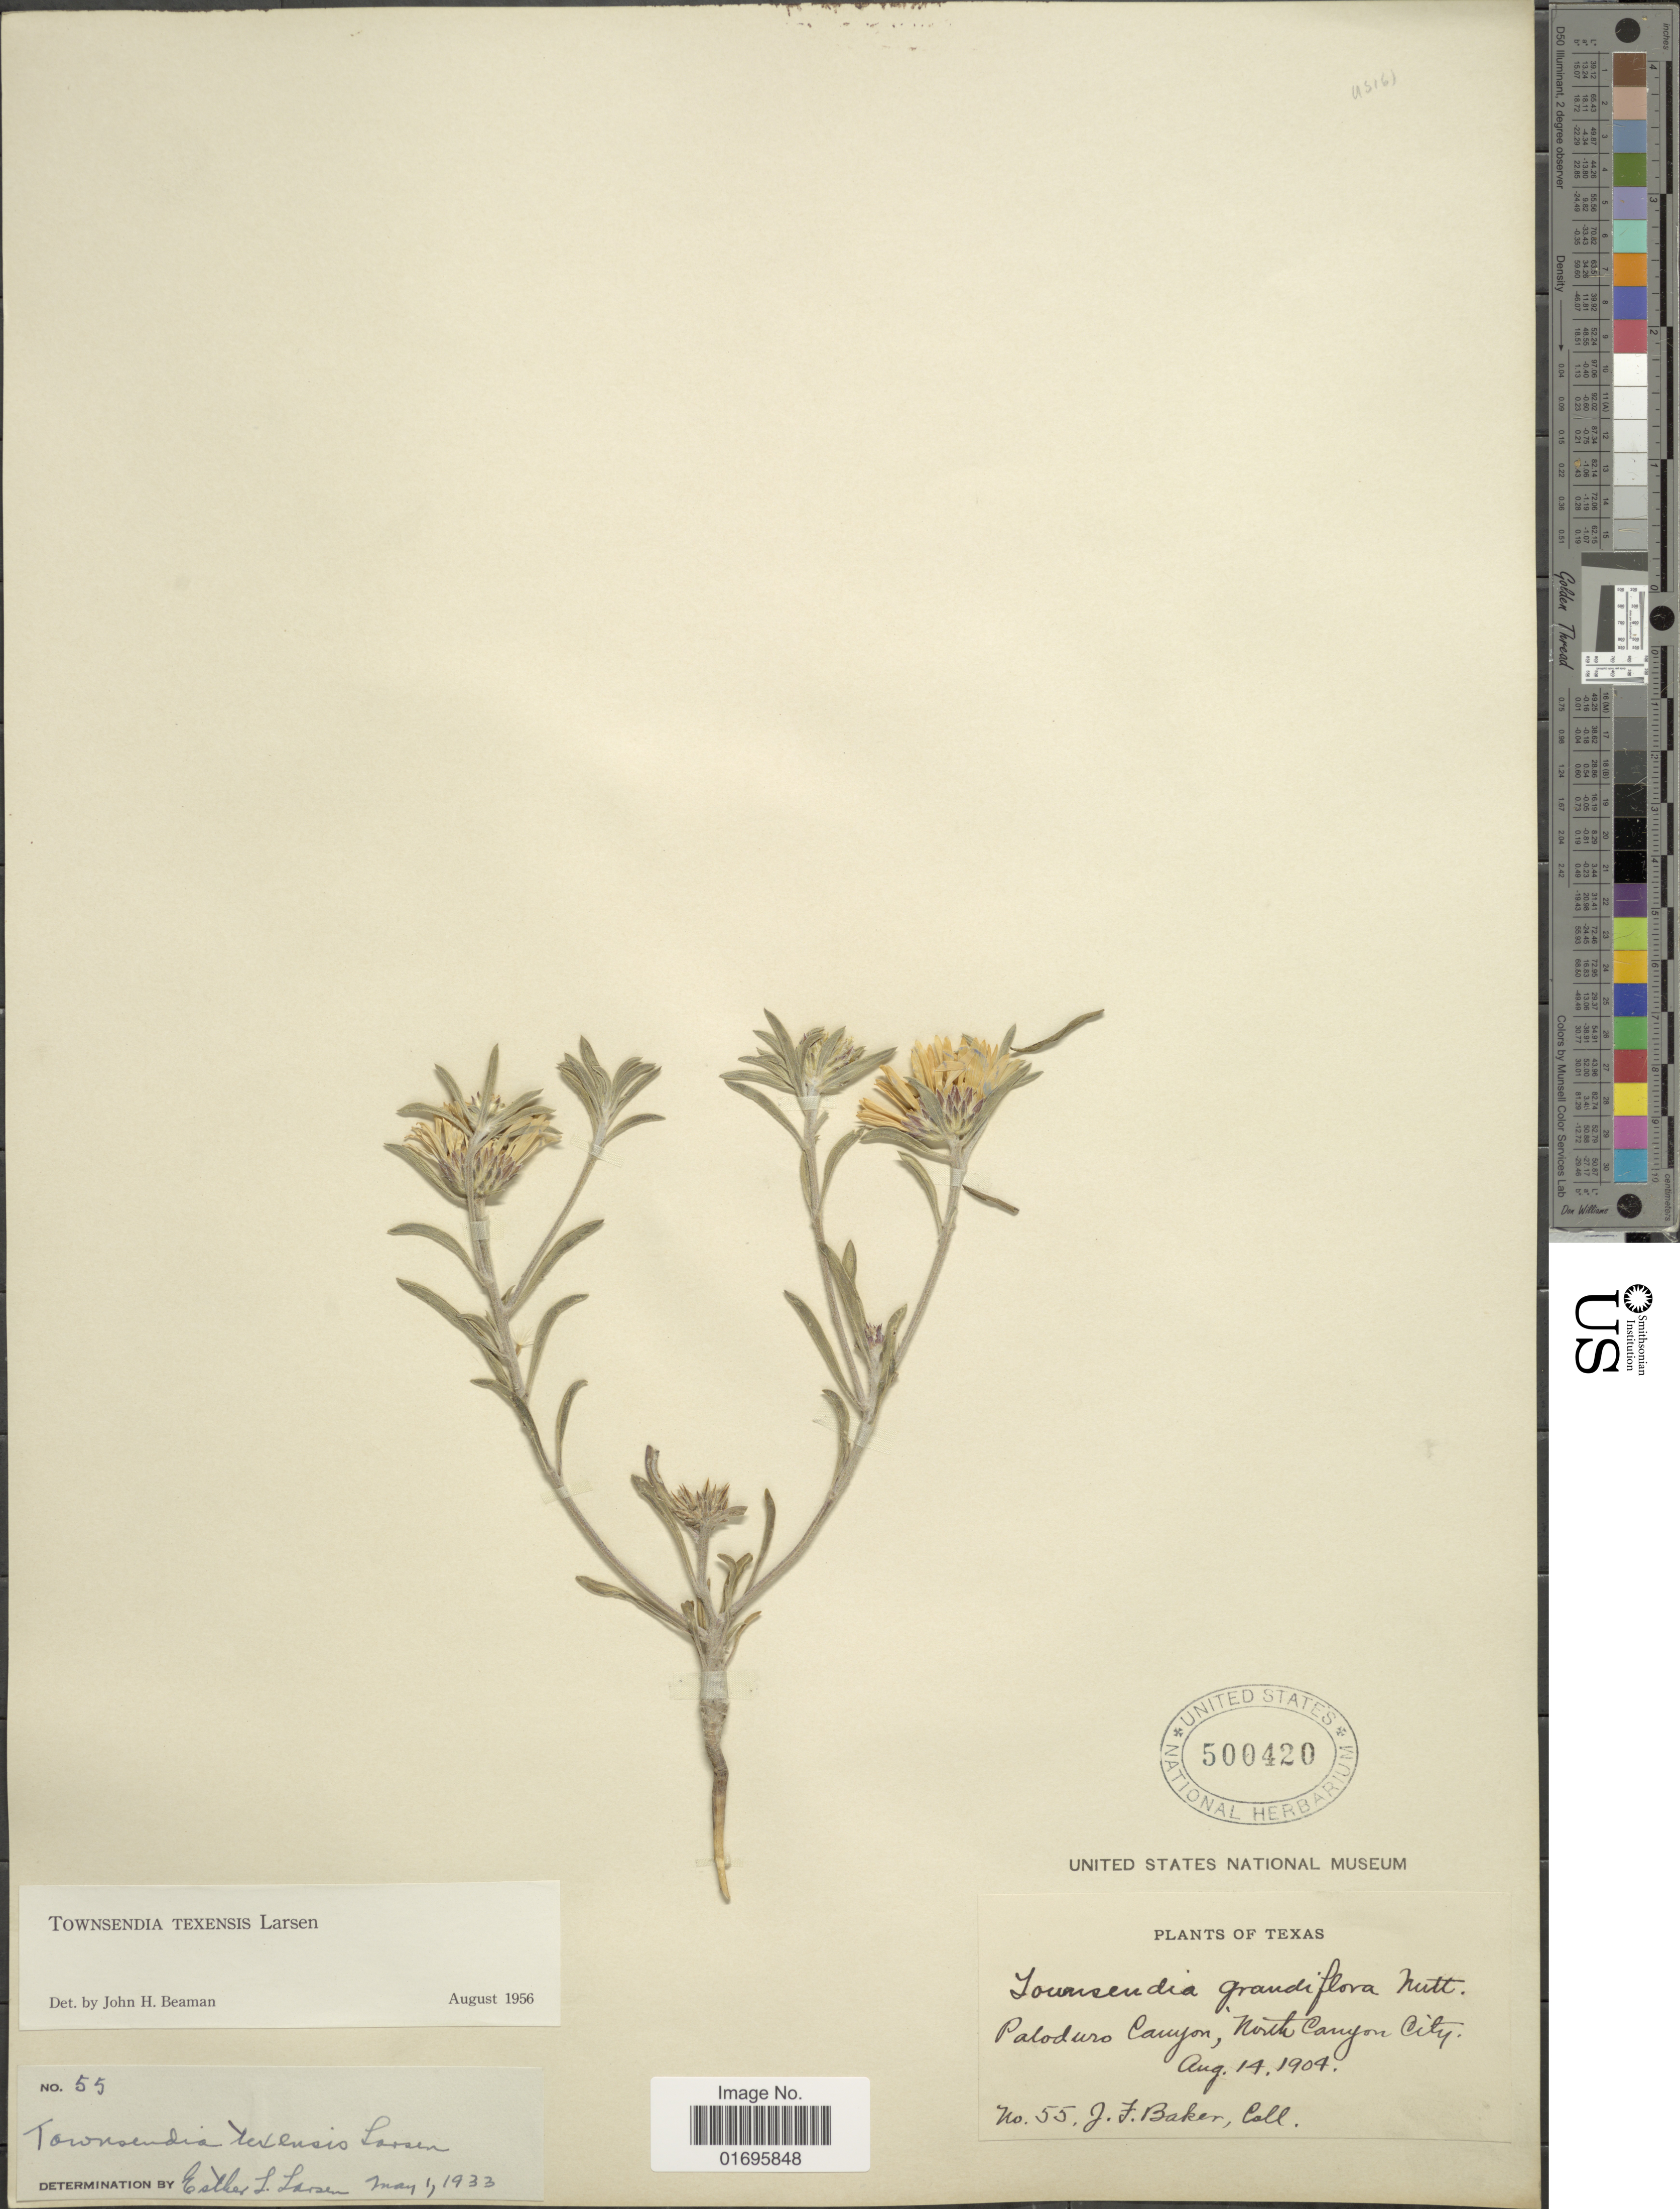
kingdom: Plantae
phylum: Tracheophyta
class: Magnoliopsida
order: Asterales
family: Asteraceae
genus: Townsendia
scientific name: Townsendia texensis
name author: Larsen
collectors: J. F. Baker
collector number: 55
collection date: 1904-08-14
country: United States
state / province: Texas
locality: Paloduro Canyon, North Canyon City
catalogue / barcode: US 500420